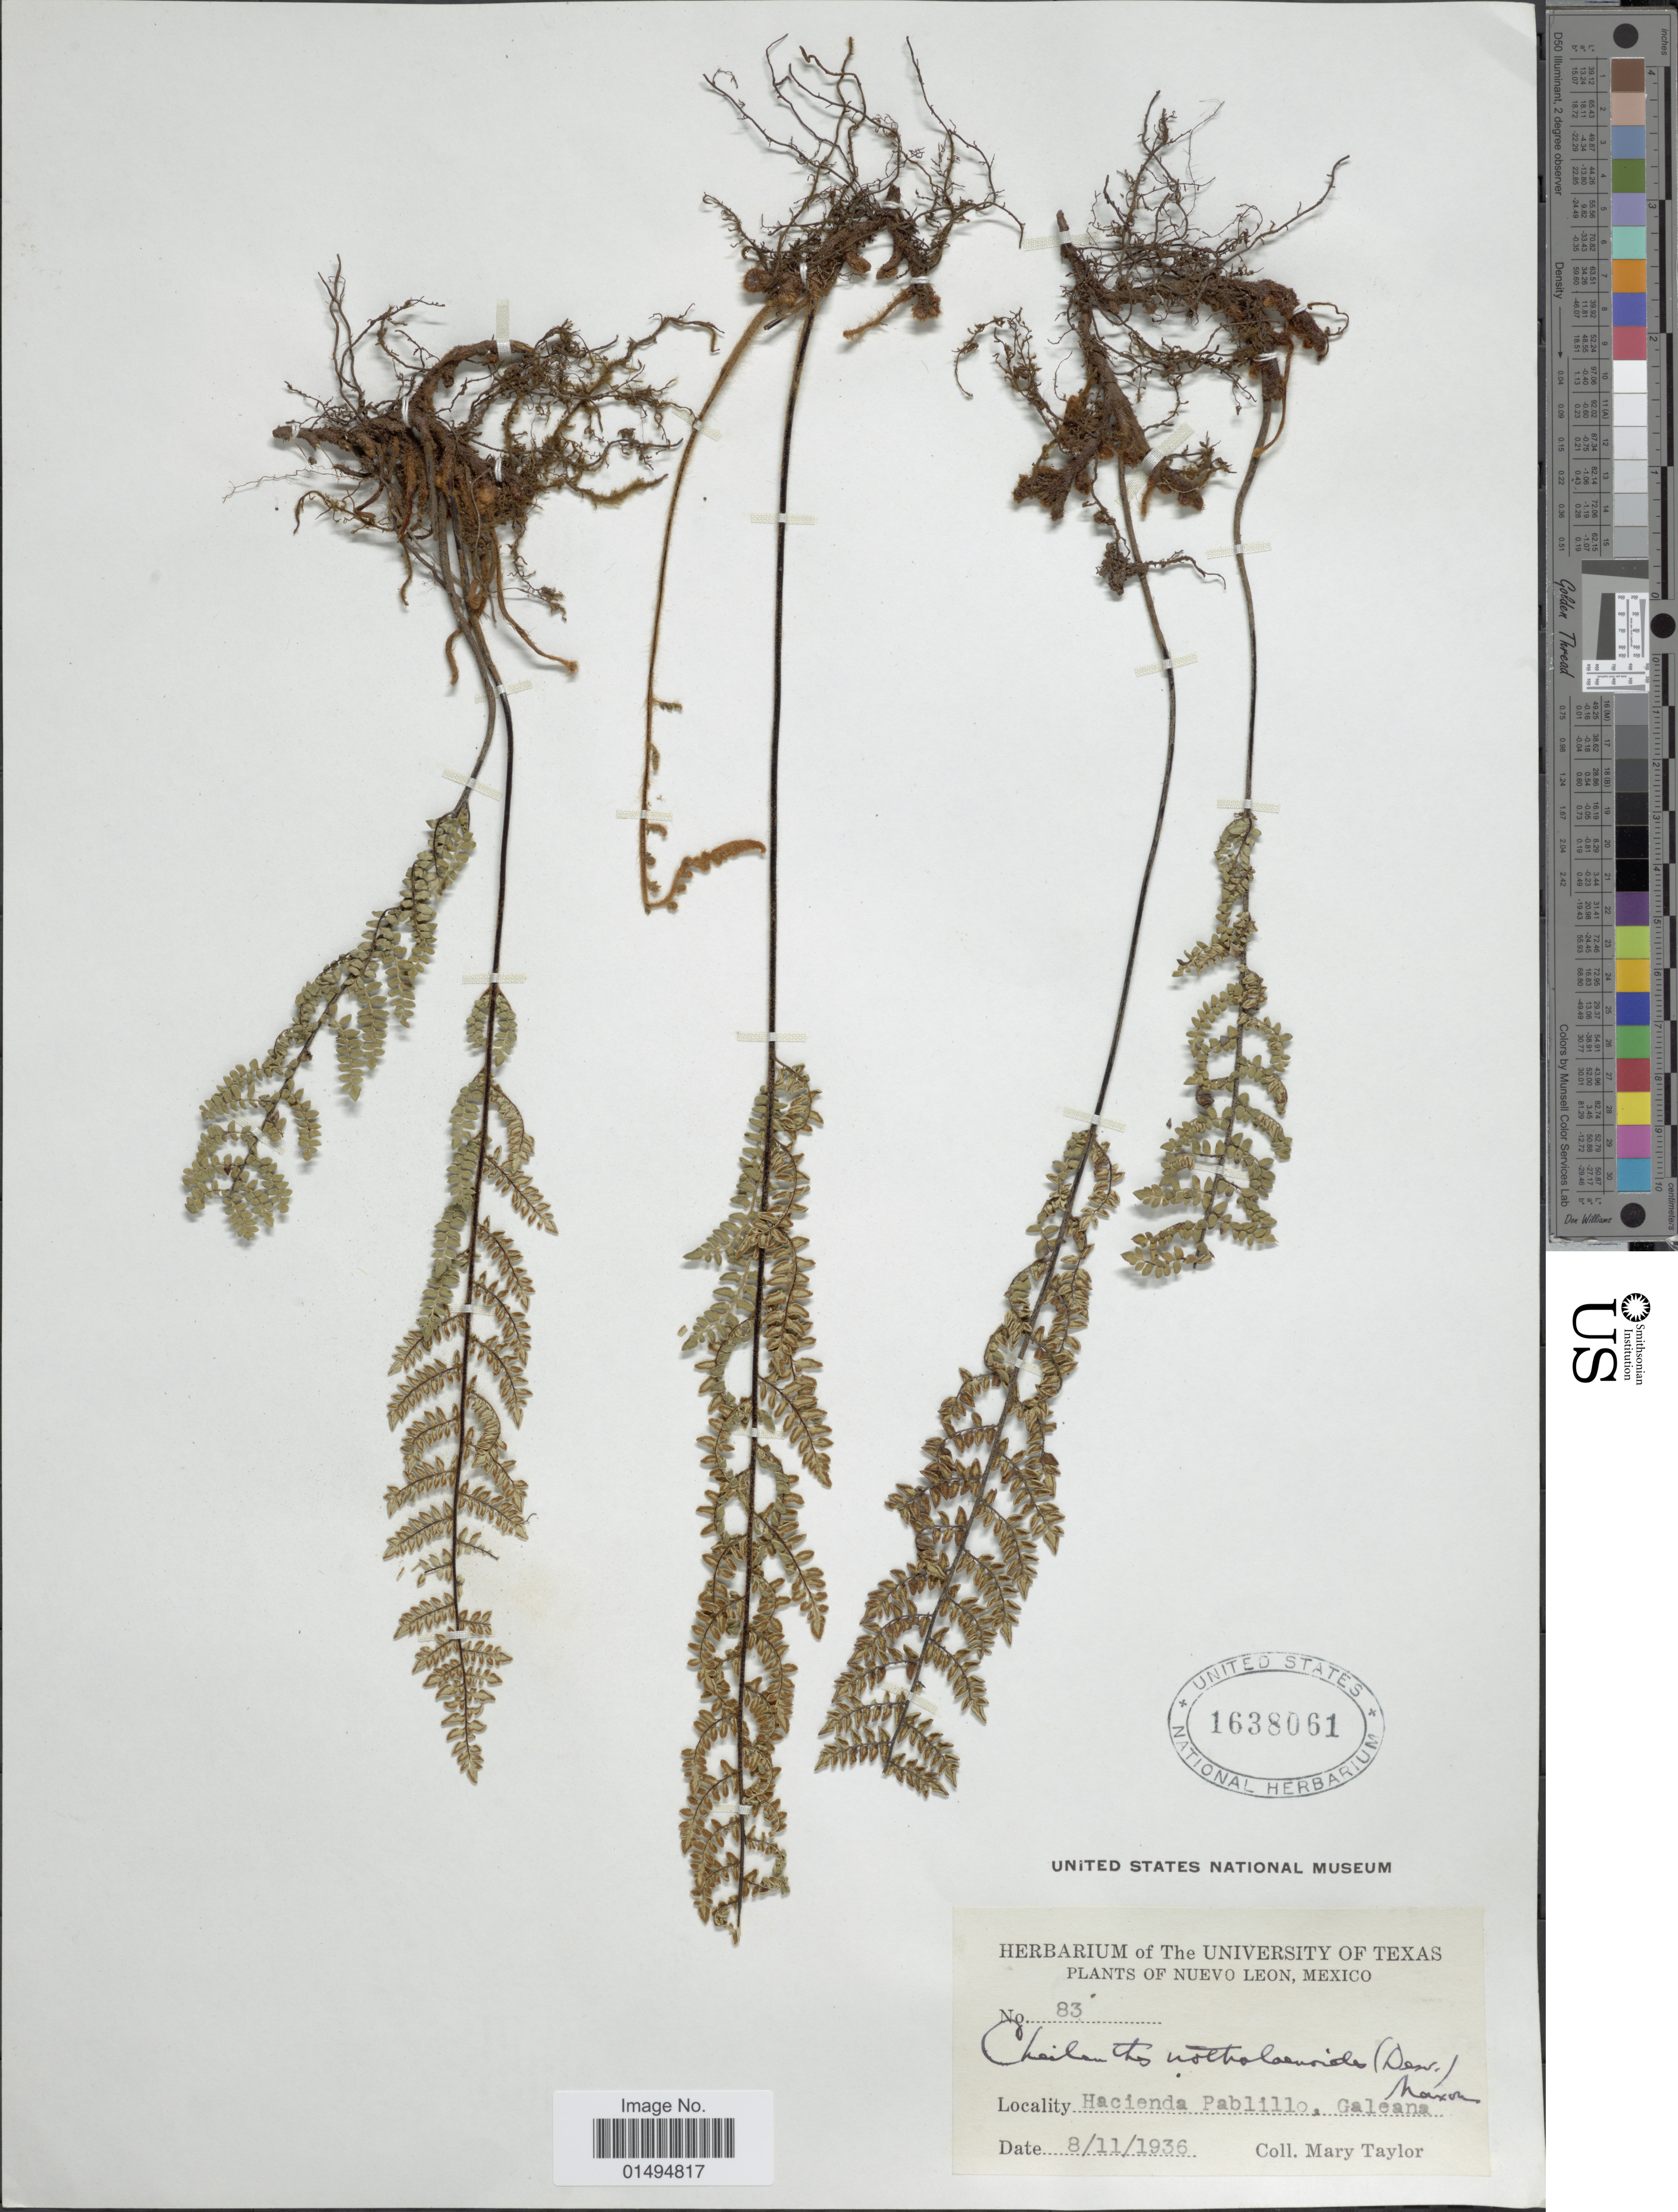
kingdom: Plantae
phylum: Tracheophyta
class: Polypodiopsida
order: Polypodiales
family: Pteridaceae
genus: Myriopteris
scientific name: Myriopteris notholaenoides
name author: (Desv.) Grusz & Windham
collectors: M. S. Taylor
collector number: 83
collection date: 1936-11-08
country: Mexico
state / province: Nuevo León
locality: Hacienda Pablillo, Galeana.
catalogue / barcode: US 1638061